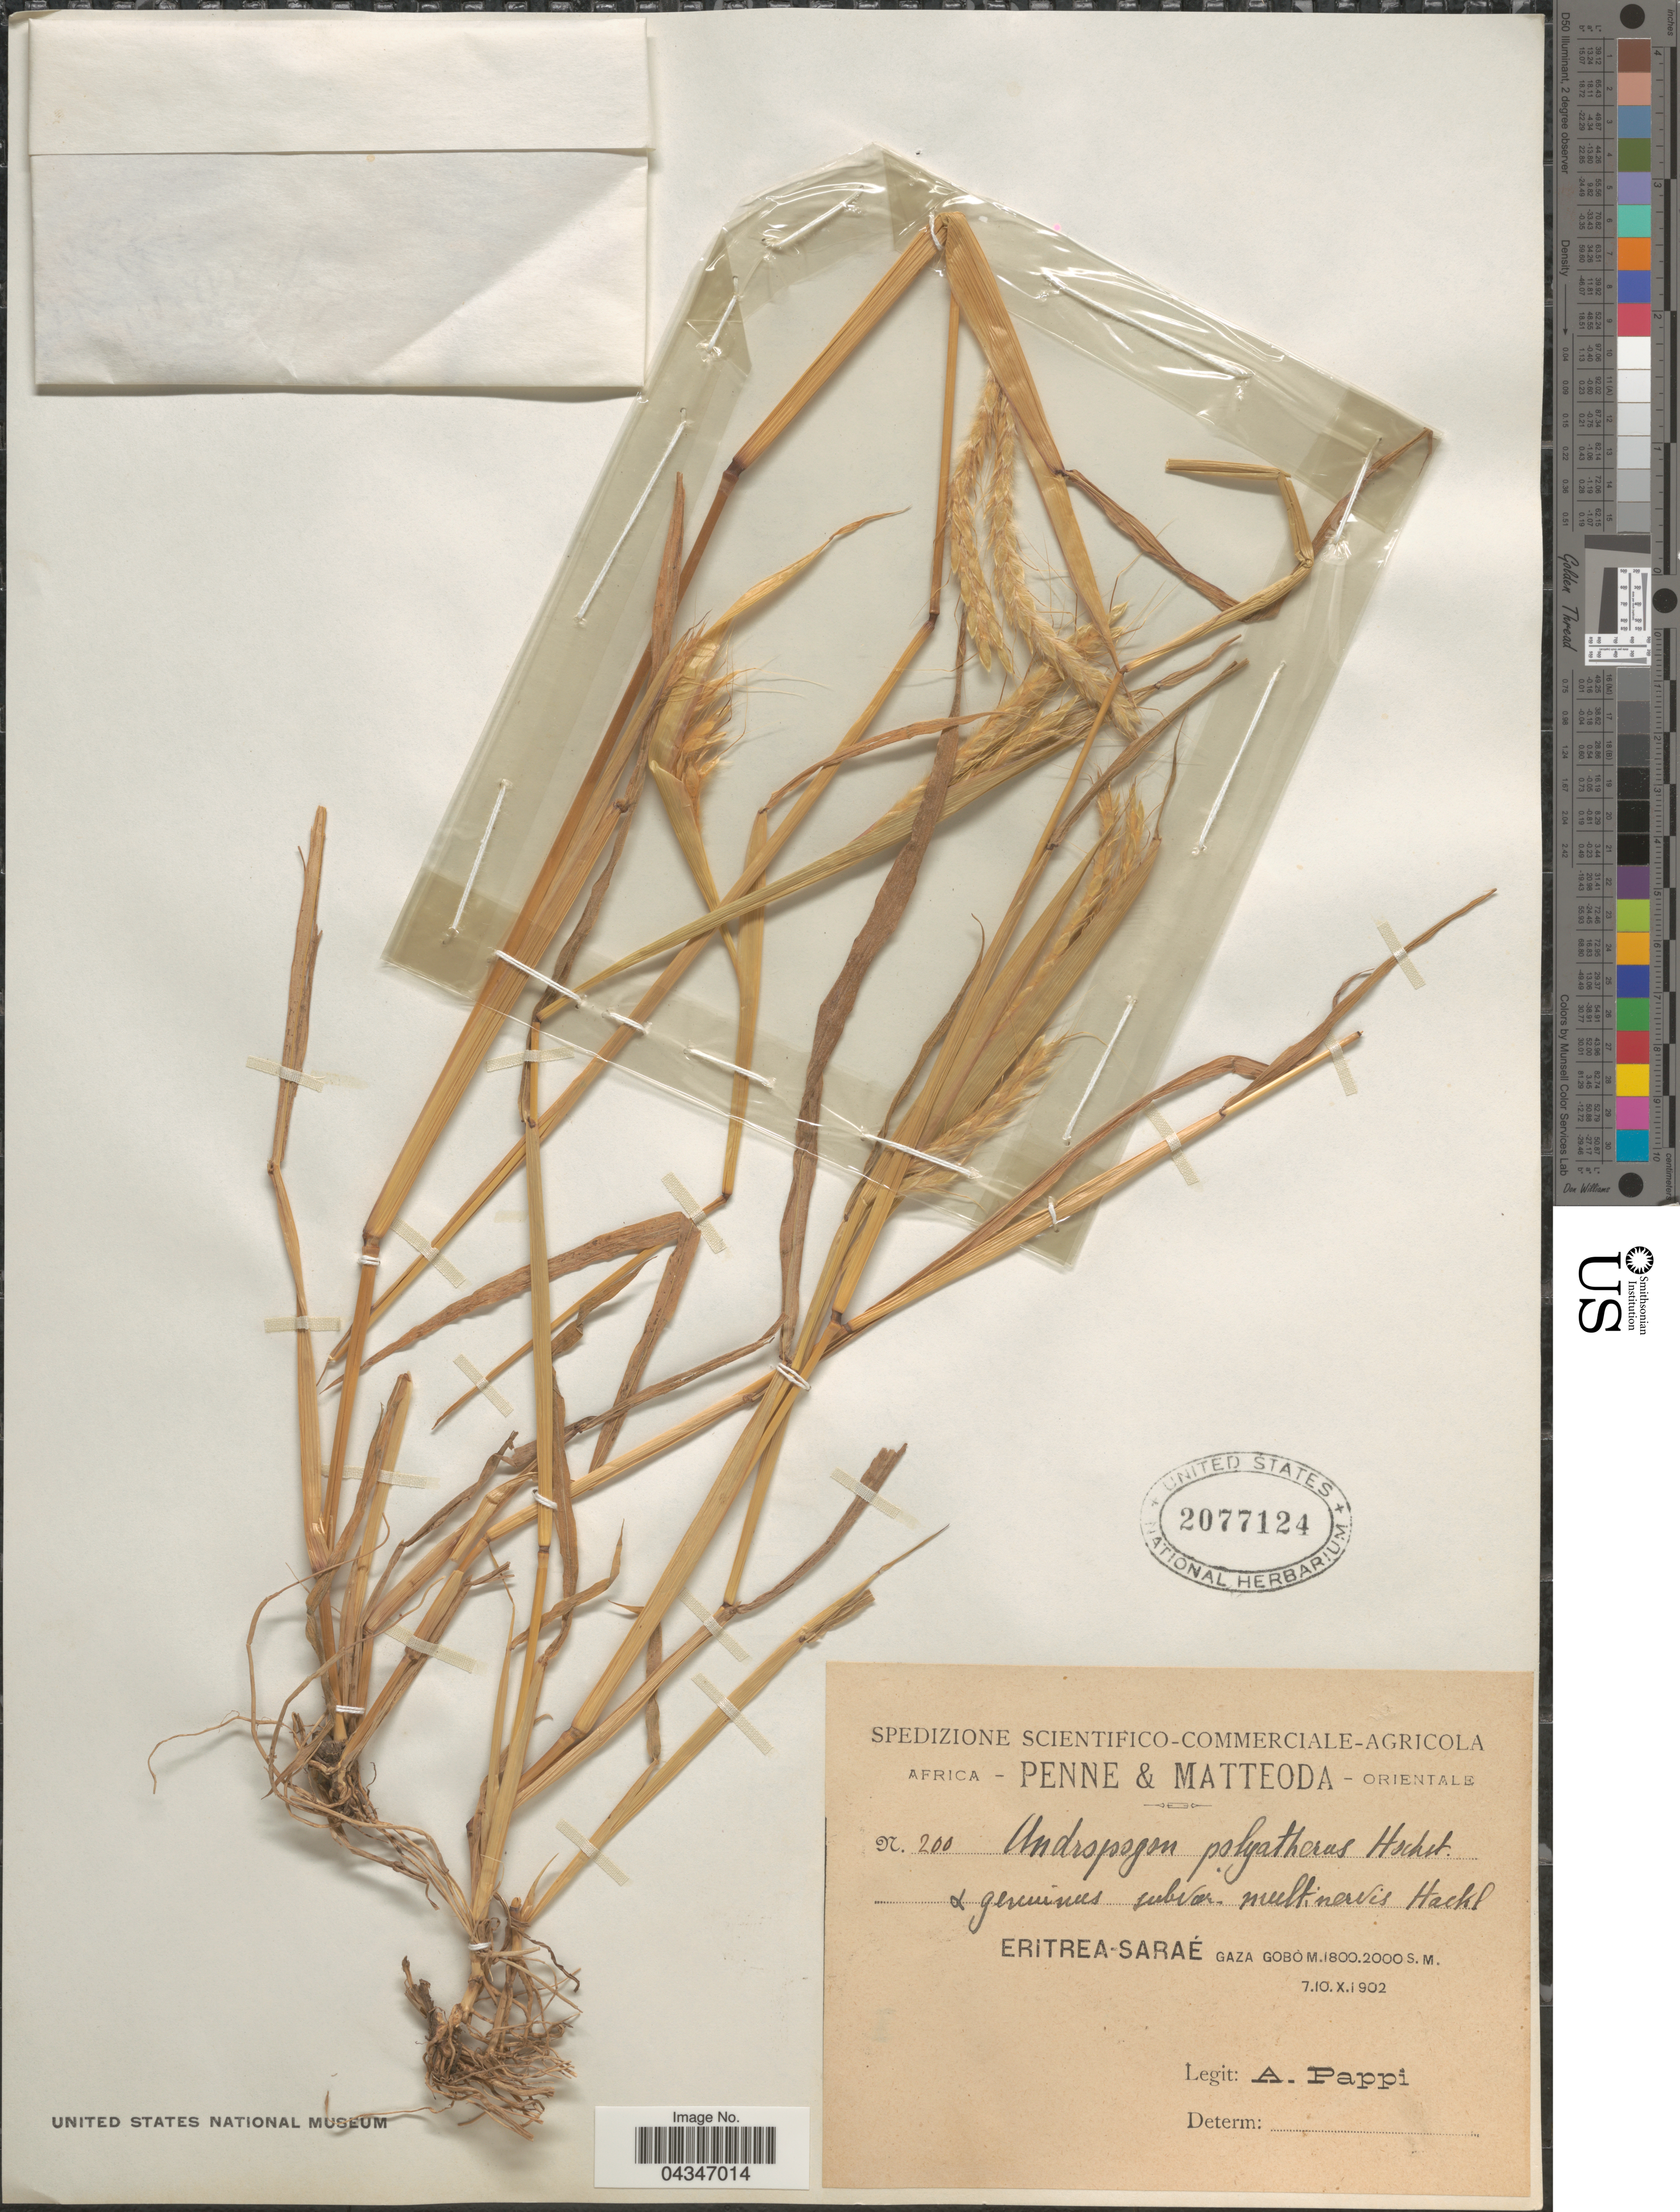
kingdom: Plantae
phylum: Tracheophyta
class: Liliopsida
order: Poales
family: Poaceae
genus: Andropogon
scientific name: Andropogon abyssinicus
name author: Fresen.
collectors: A. Pappi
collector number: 200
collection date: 1902-10-07/1902-10-10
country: Eritrea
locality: Africa Orientale. Saraé gaza gobo.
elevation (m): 1800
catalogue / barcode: US 2077124